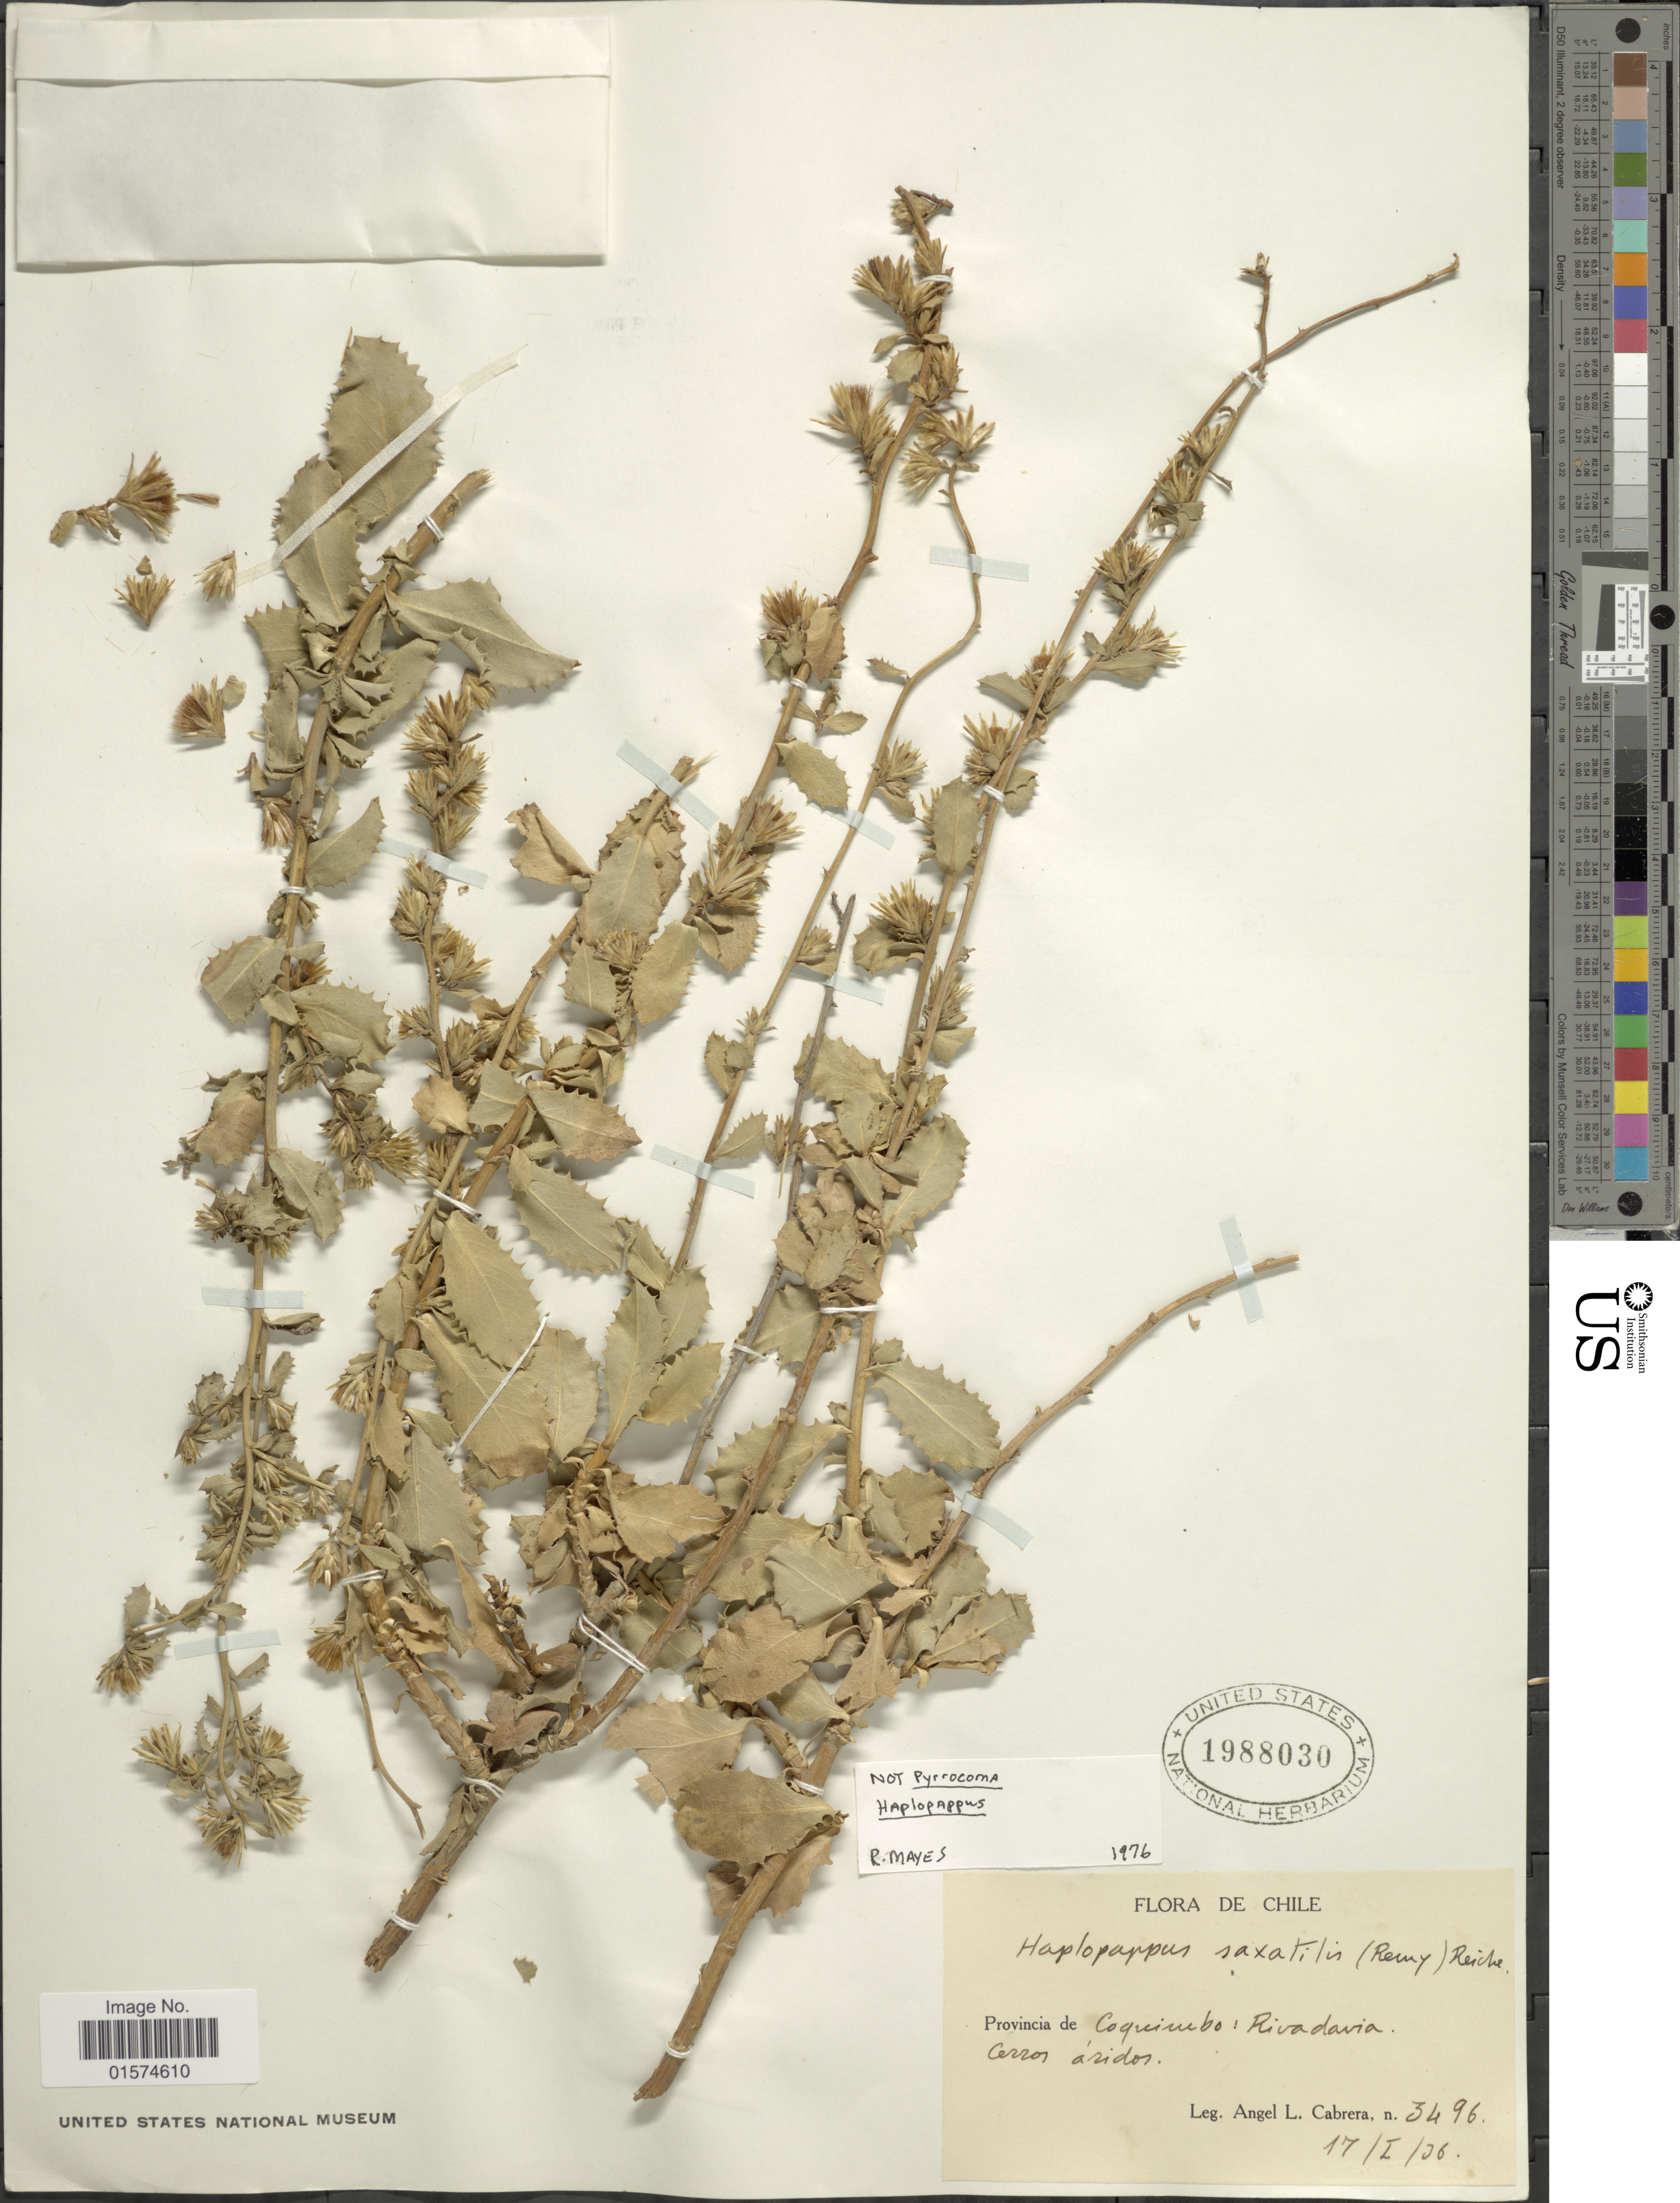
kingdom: Plantae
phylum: Tracheophyta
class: Magnoliopsida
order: Asterales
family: Asteraceae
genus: Haplopappus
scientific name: Haplopappus saxitilis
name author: (J. Rémy) Reiche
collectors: A. L. Cabrera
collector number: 3496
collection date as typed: Transcribed d/m/y: 17/1/36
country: Chile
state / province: Coquimbo (IV)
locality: Rivadavia, Cerros aridos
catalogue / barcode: US 1988030